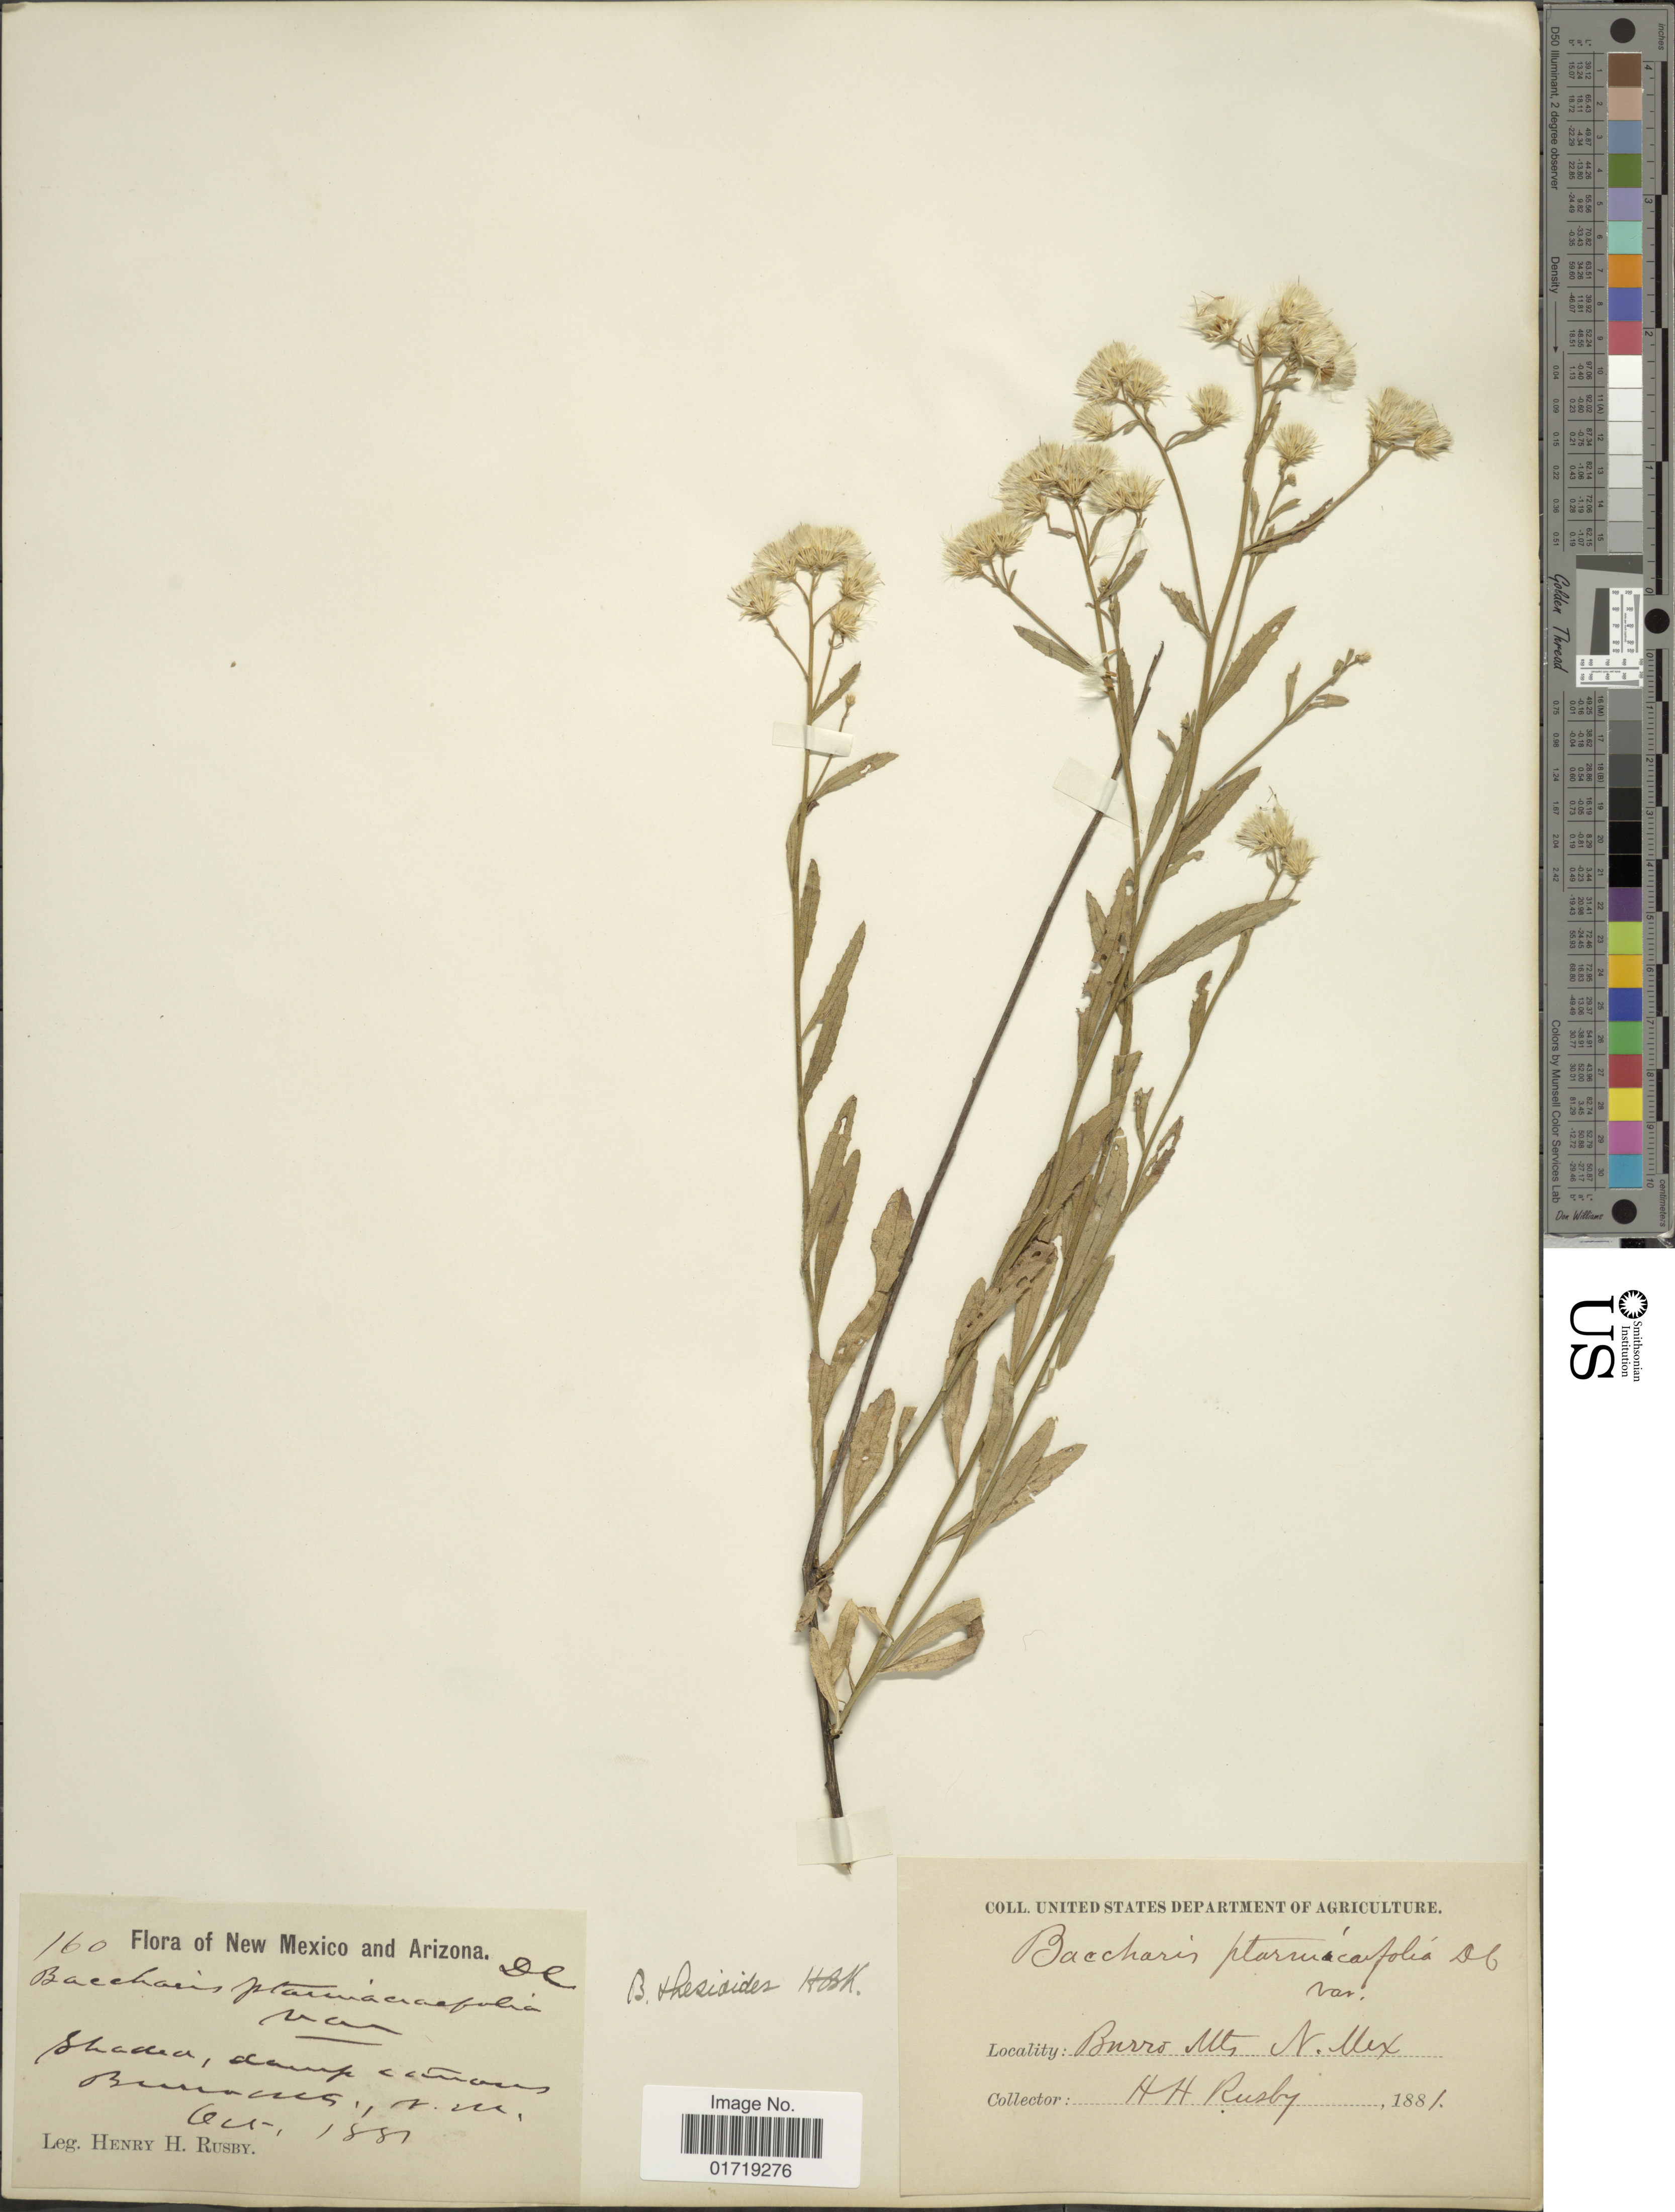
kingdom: Plantae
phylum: Tracheophyta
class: Magnoliopsida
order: Asterales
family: Asteraceae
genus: Baccharis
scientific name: Baccharis thesioides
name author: Kunth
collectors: H. H. Rusby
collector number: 160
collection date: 1881-10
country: United States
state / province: New Mexico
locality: Burro Mts.